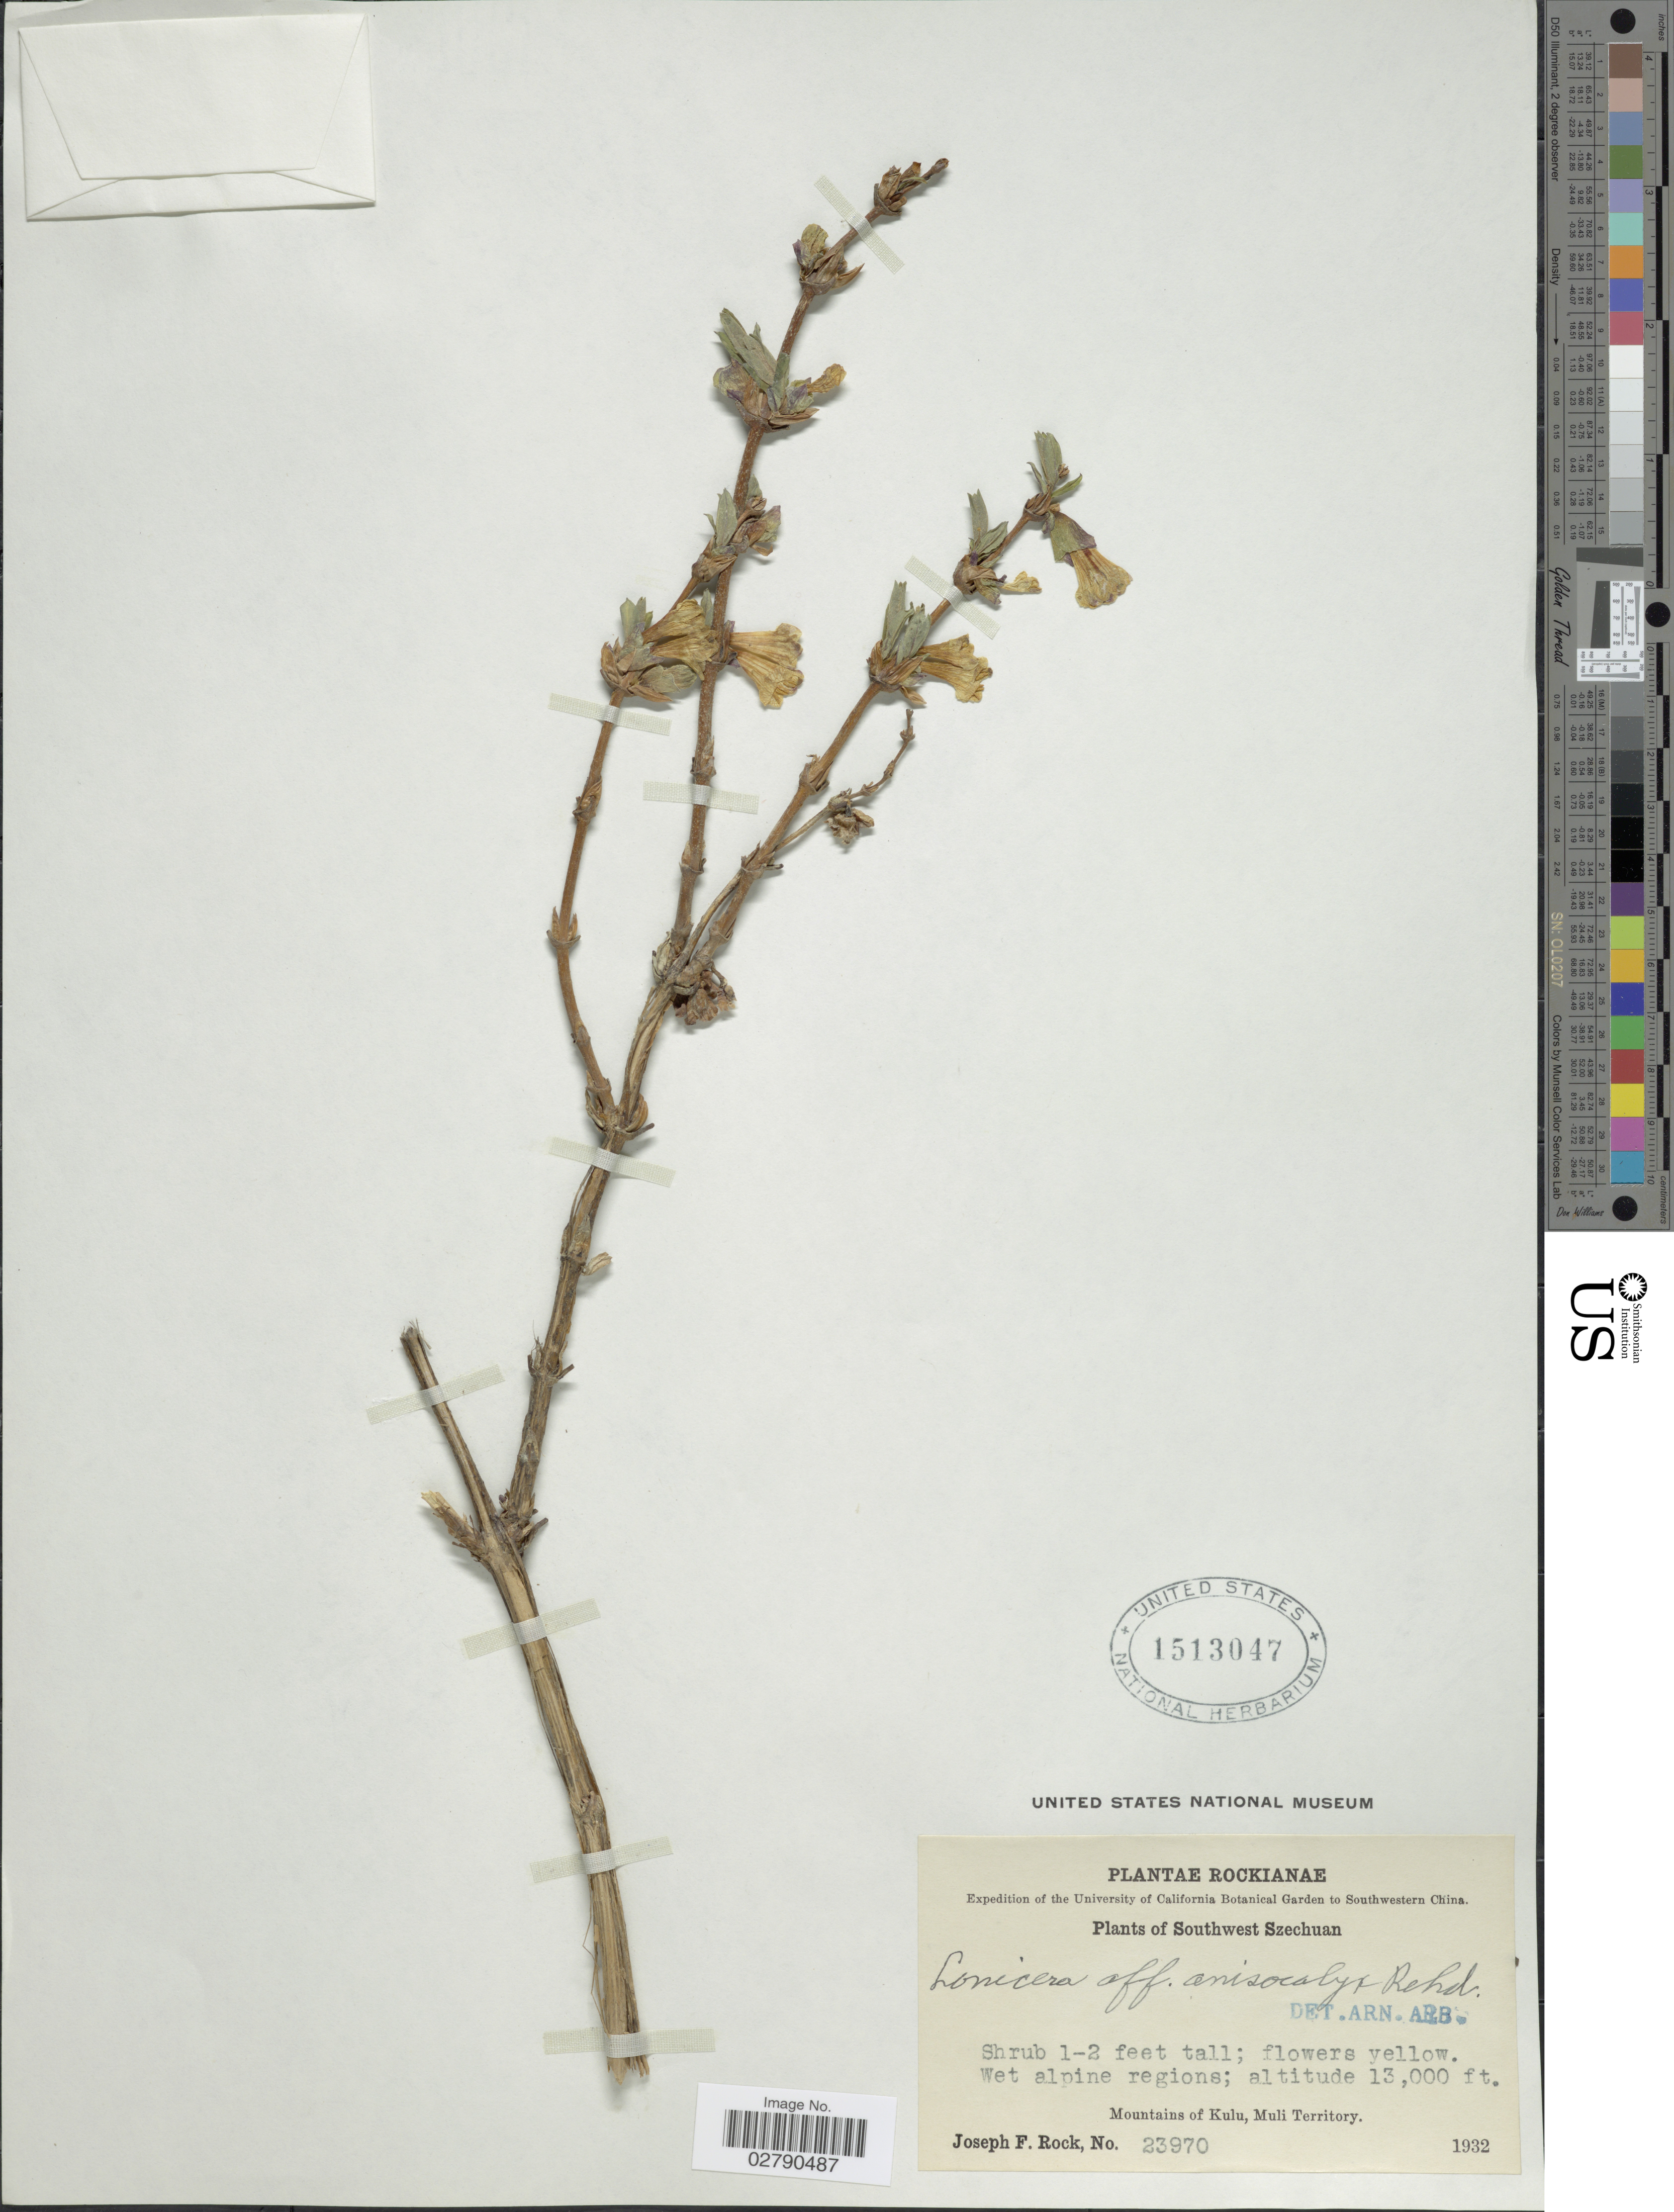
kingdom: Plantae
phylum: Tracheophyta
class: Magnoliopsida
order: Dipsacales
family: Caprifoliaceae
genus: Lonicera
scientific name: Lonicera anisocalyx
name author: Rehder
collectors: J. F. Rock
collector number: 23970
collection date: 1932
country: China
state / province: Sichuan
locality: Southwest China. Southwest Szechuan. Mountains of Kulu, Muli Territory.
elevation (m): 3962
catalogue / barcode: US 1513047